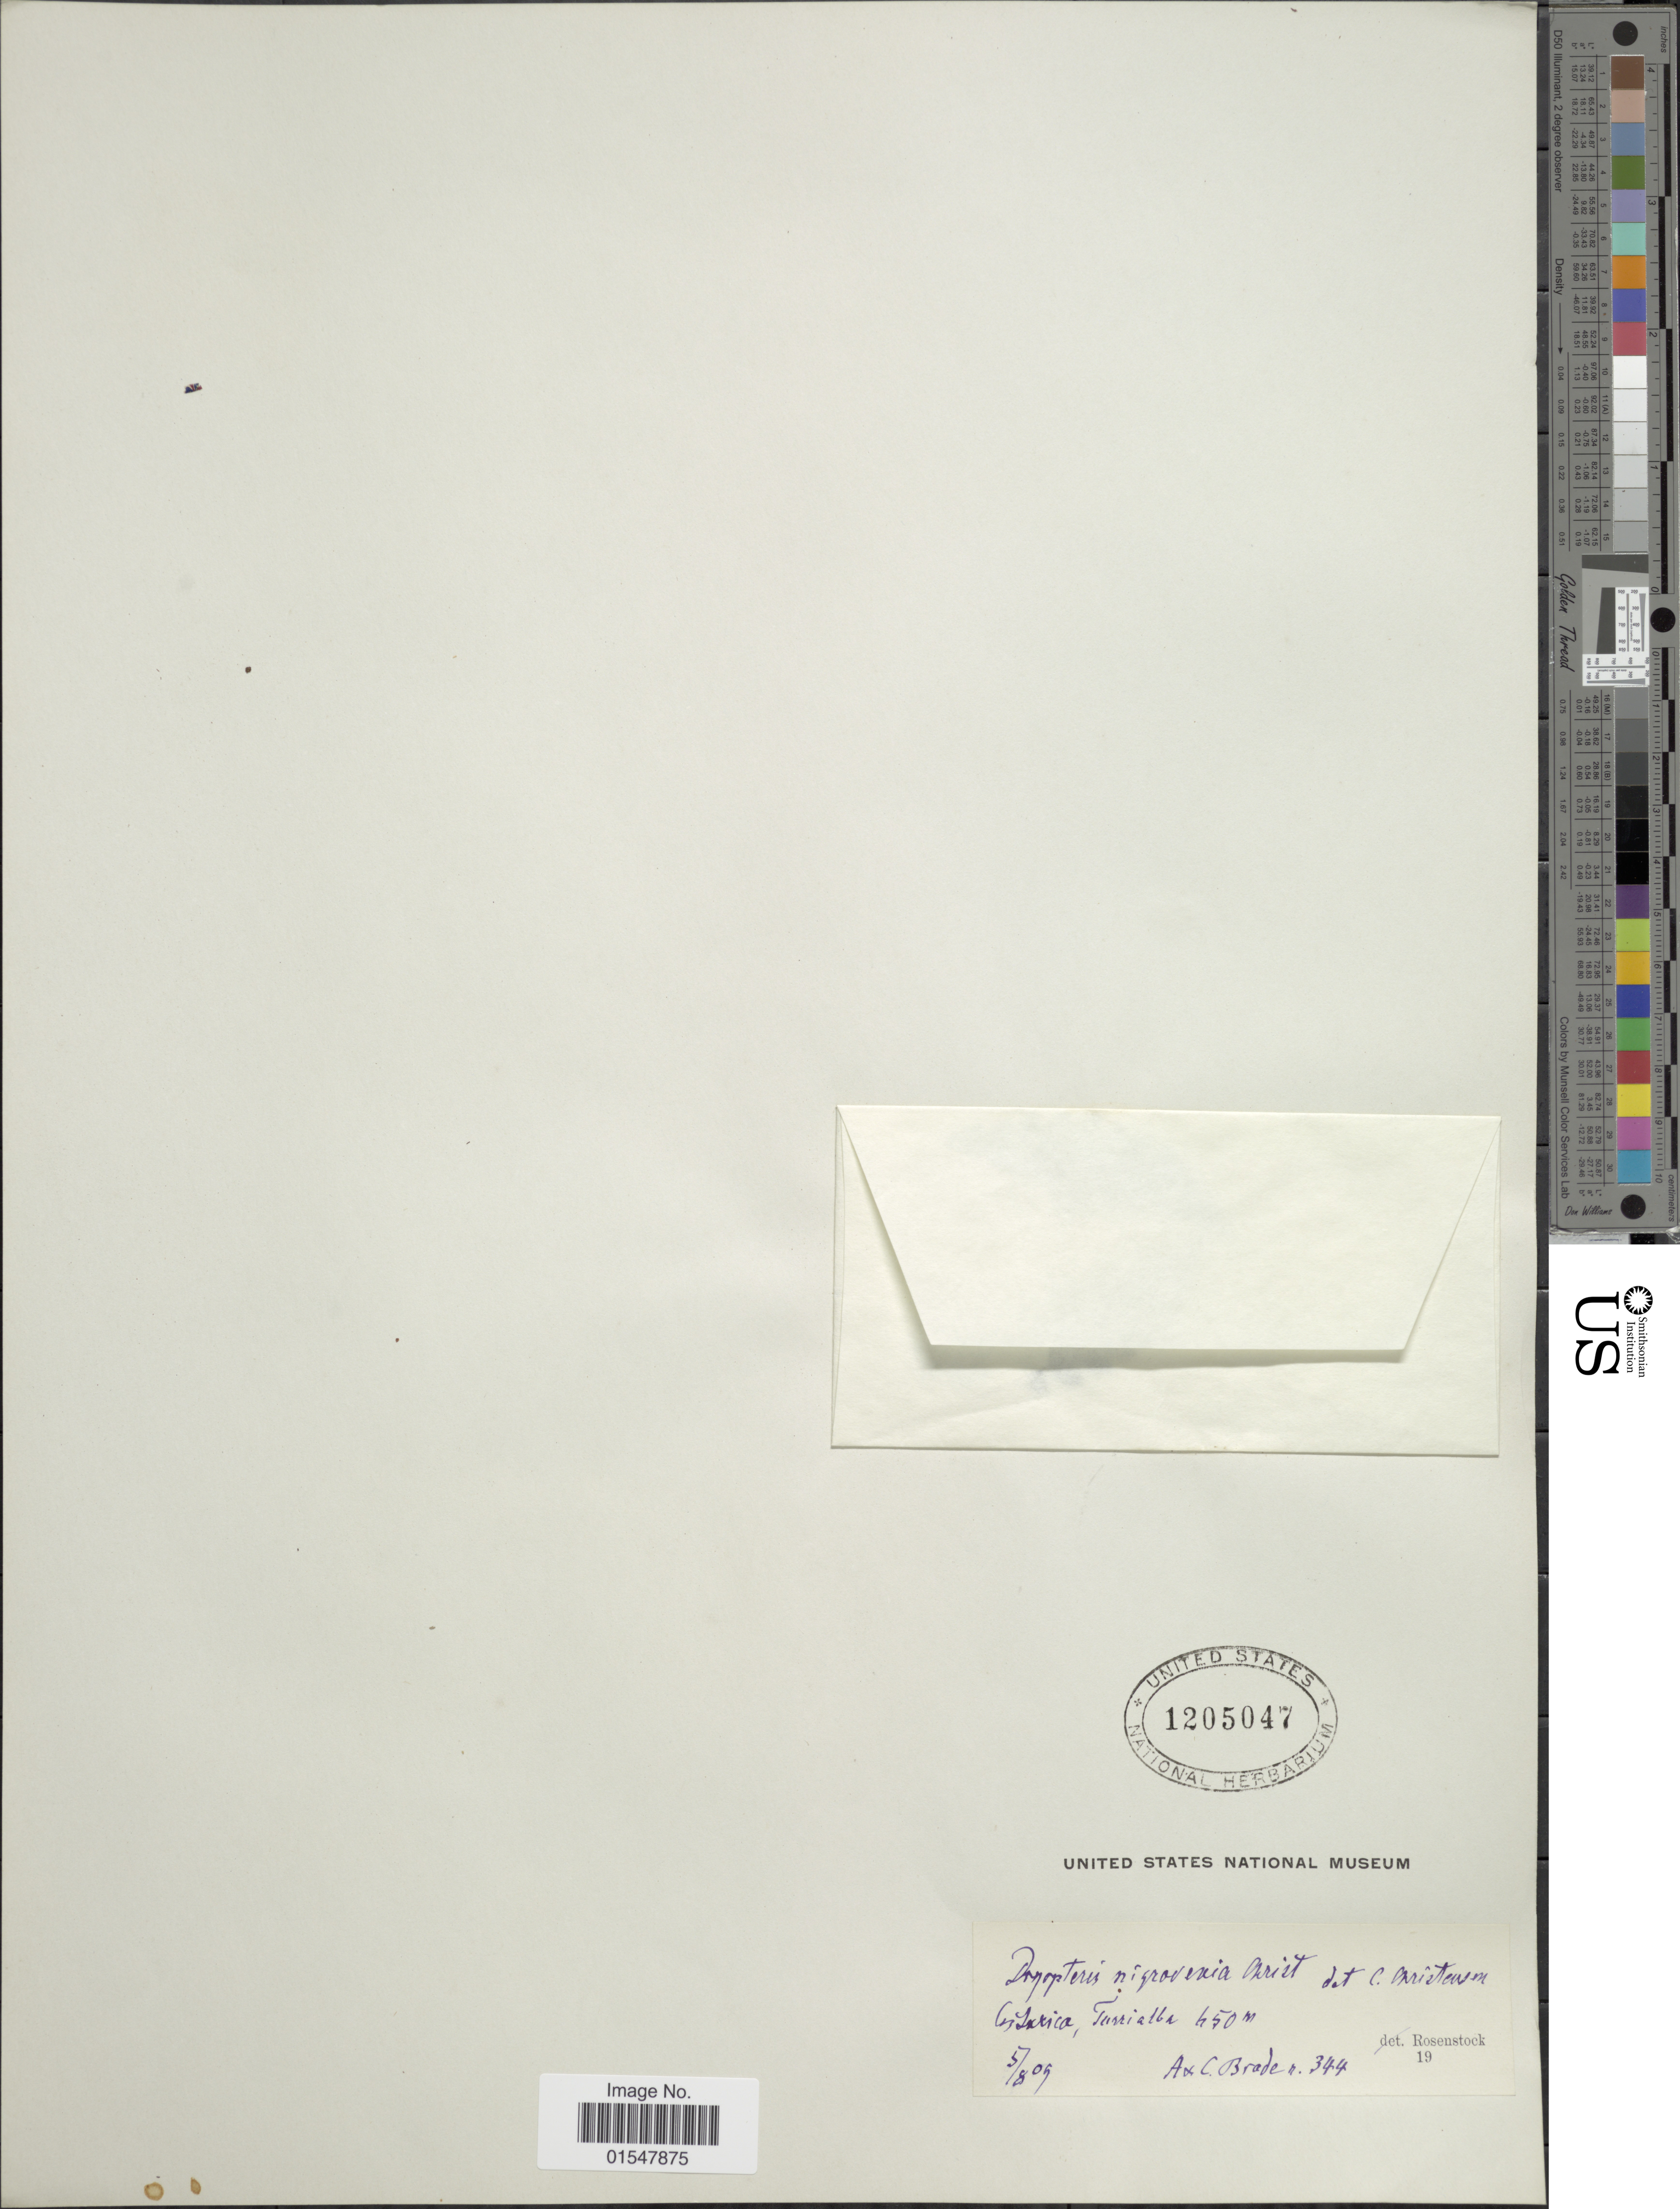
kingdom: Plantae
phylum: Tracheophyta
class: Polypodiopsida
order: Polypodiales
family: Dryopteridaceae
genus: Ctenitis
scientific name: Ctenitis nigrovenia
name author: (Christ) Copel.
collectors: A. C. Brade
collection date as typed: Transcribed d/m/y: 5/8/9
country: Costa Rica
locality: Turrialba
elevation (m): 450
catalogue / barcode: US 1205047